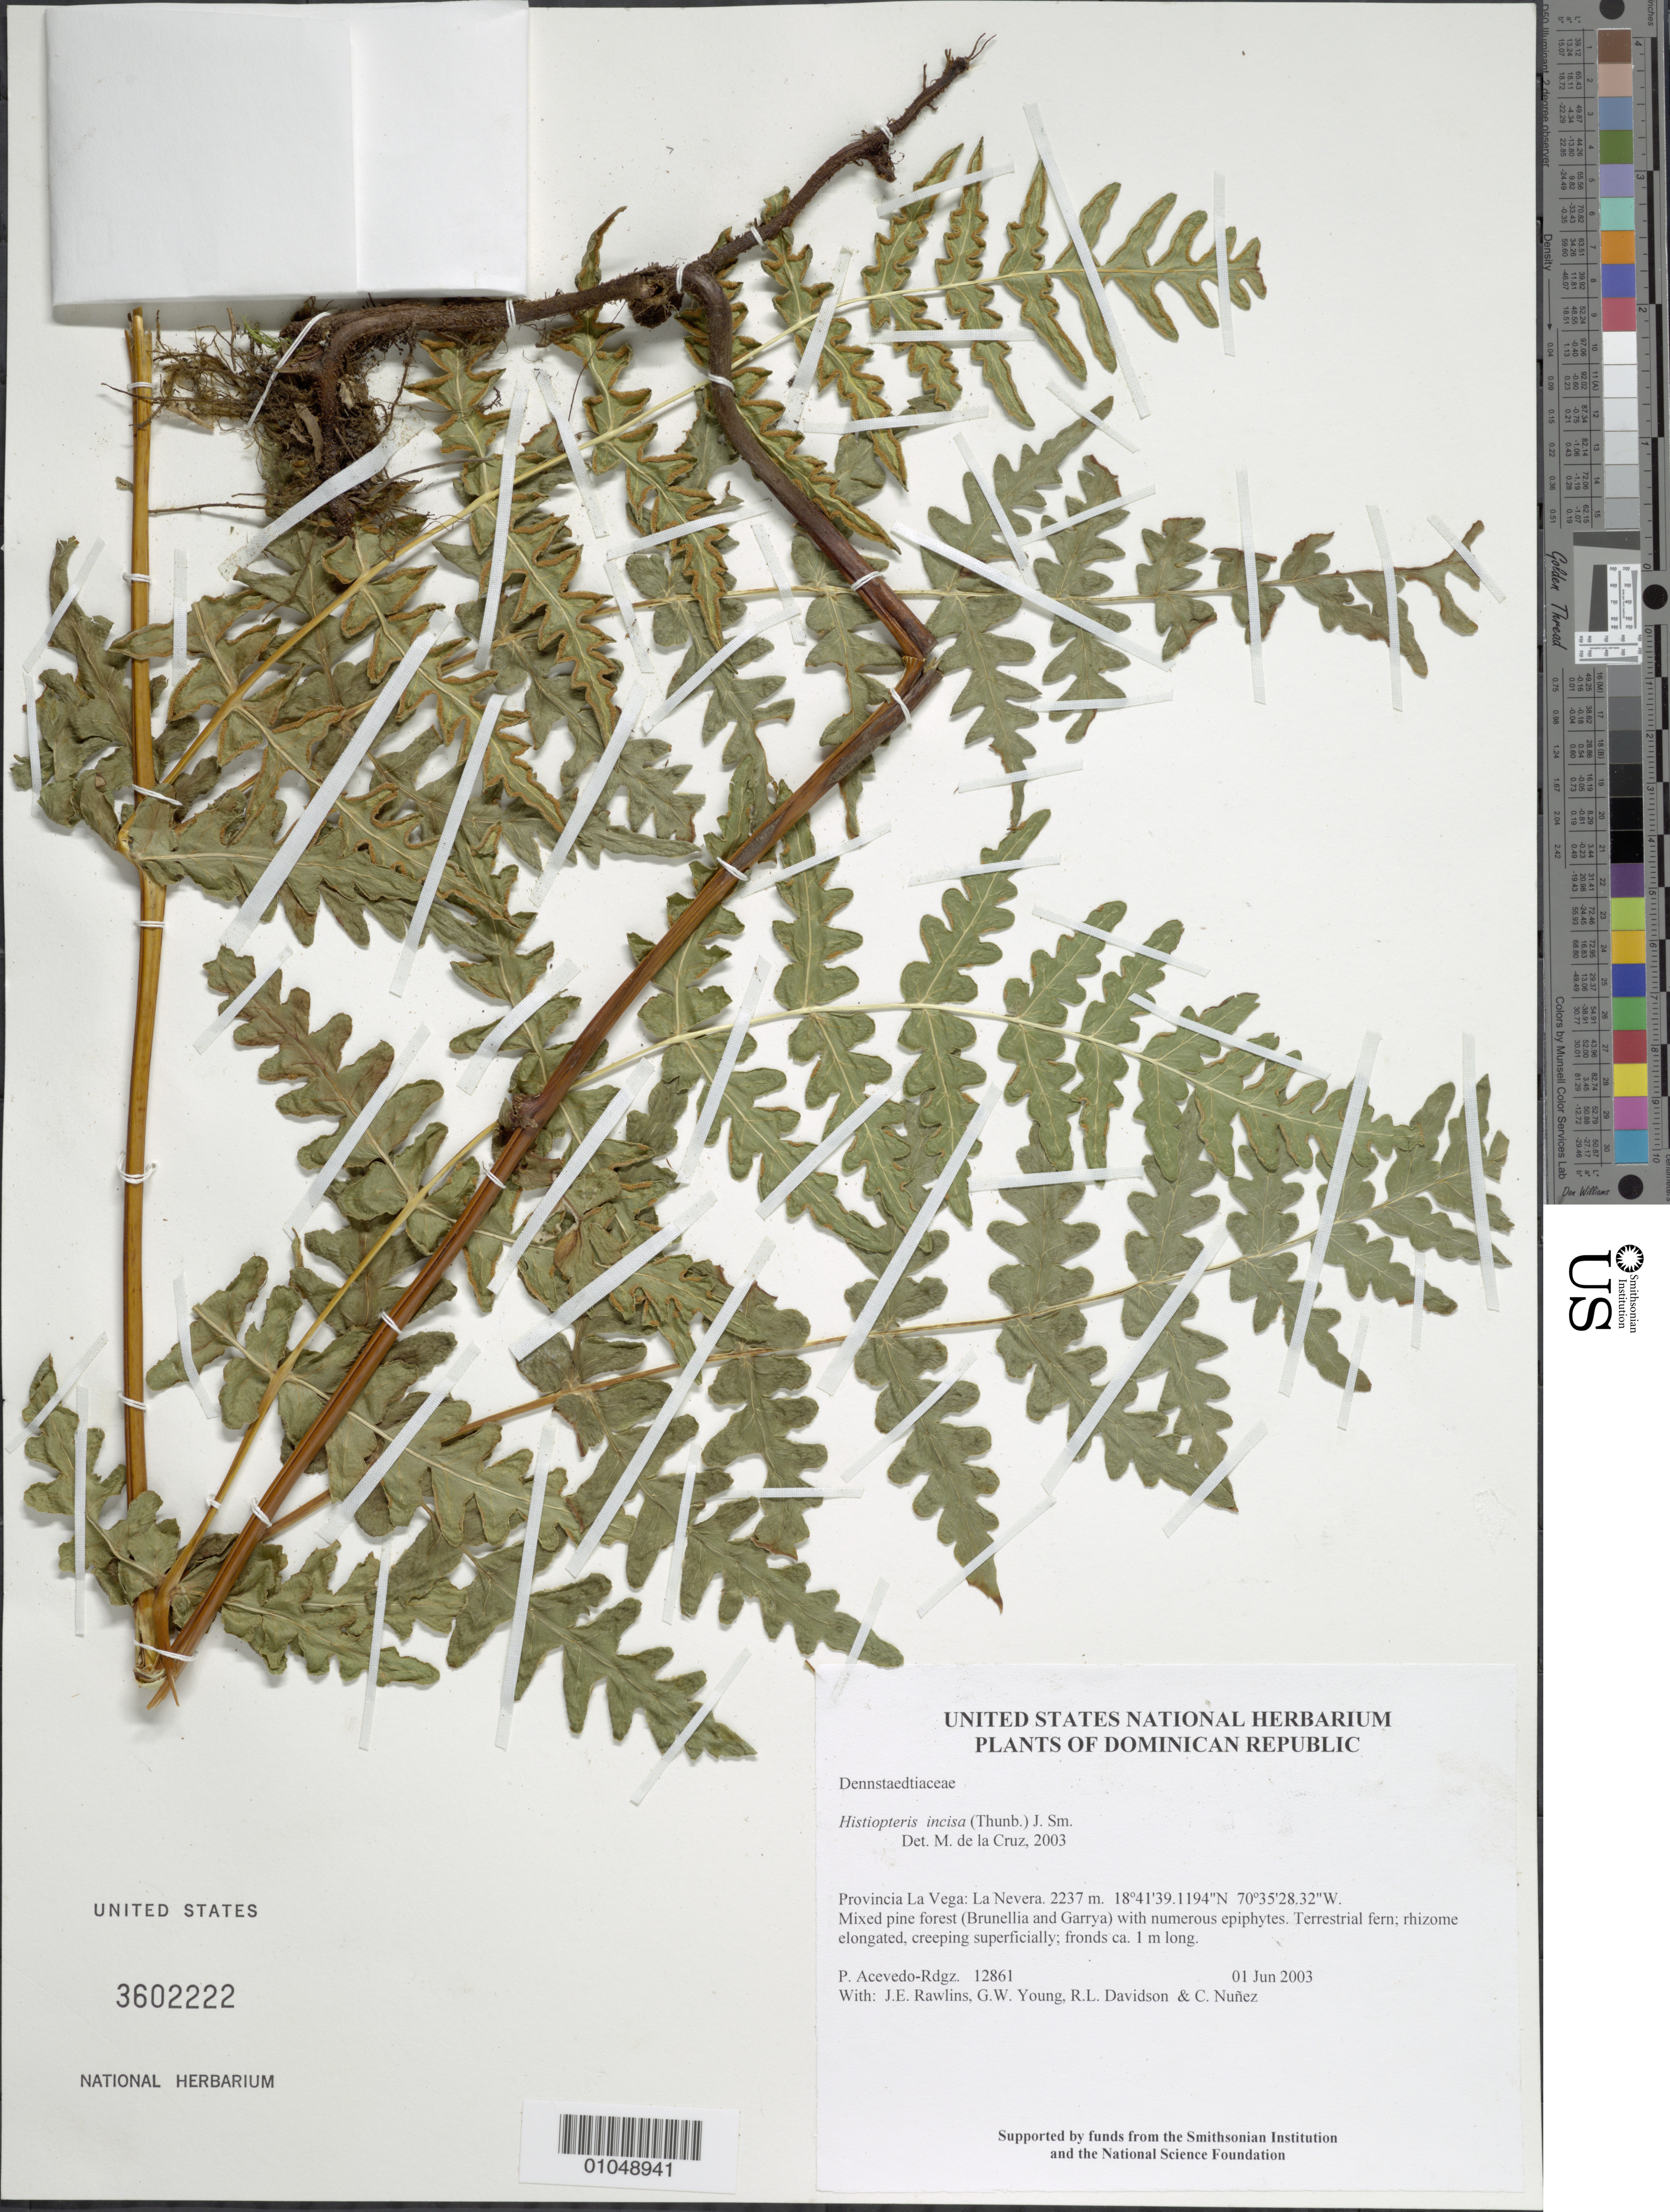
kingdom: Plantae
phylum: Tracheophyta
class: Polypodiopsida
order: Polypodiales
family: Dennstaedtiaceae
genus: Histiopteris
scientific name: Histiopteris incisa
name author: (Thunb.) J. Sm.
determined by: de la Cruz, M.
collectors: P. Acevedo-Rodr., J. Rawlins, G. Young, R. Davidson & C. Nunez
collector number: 12861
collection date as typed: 01 Jun 2003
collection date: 2003-06-01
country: Dominican Republic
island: Hispaniola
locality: Provincia La Vega: La Nevera.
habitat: Mixed pine forest (Brunellia and Garrya) with numerous epiphytes.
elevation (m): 2237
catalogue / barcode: US 3602222